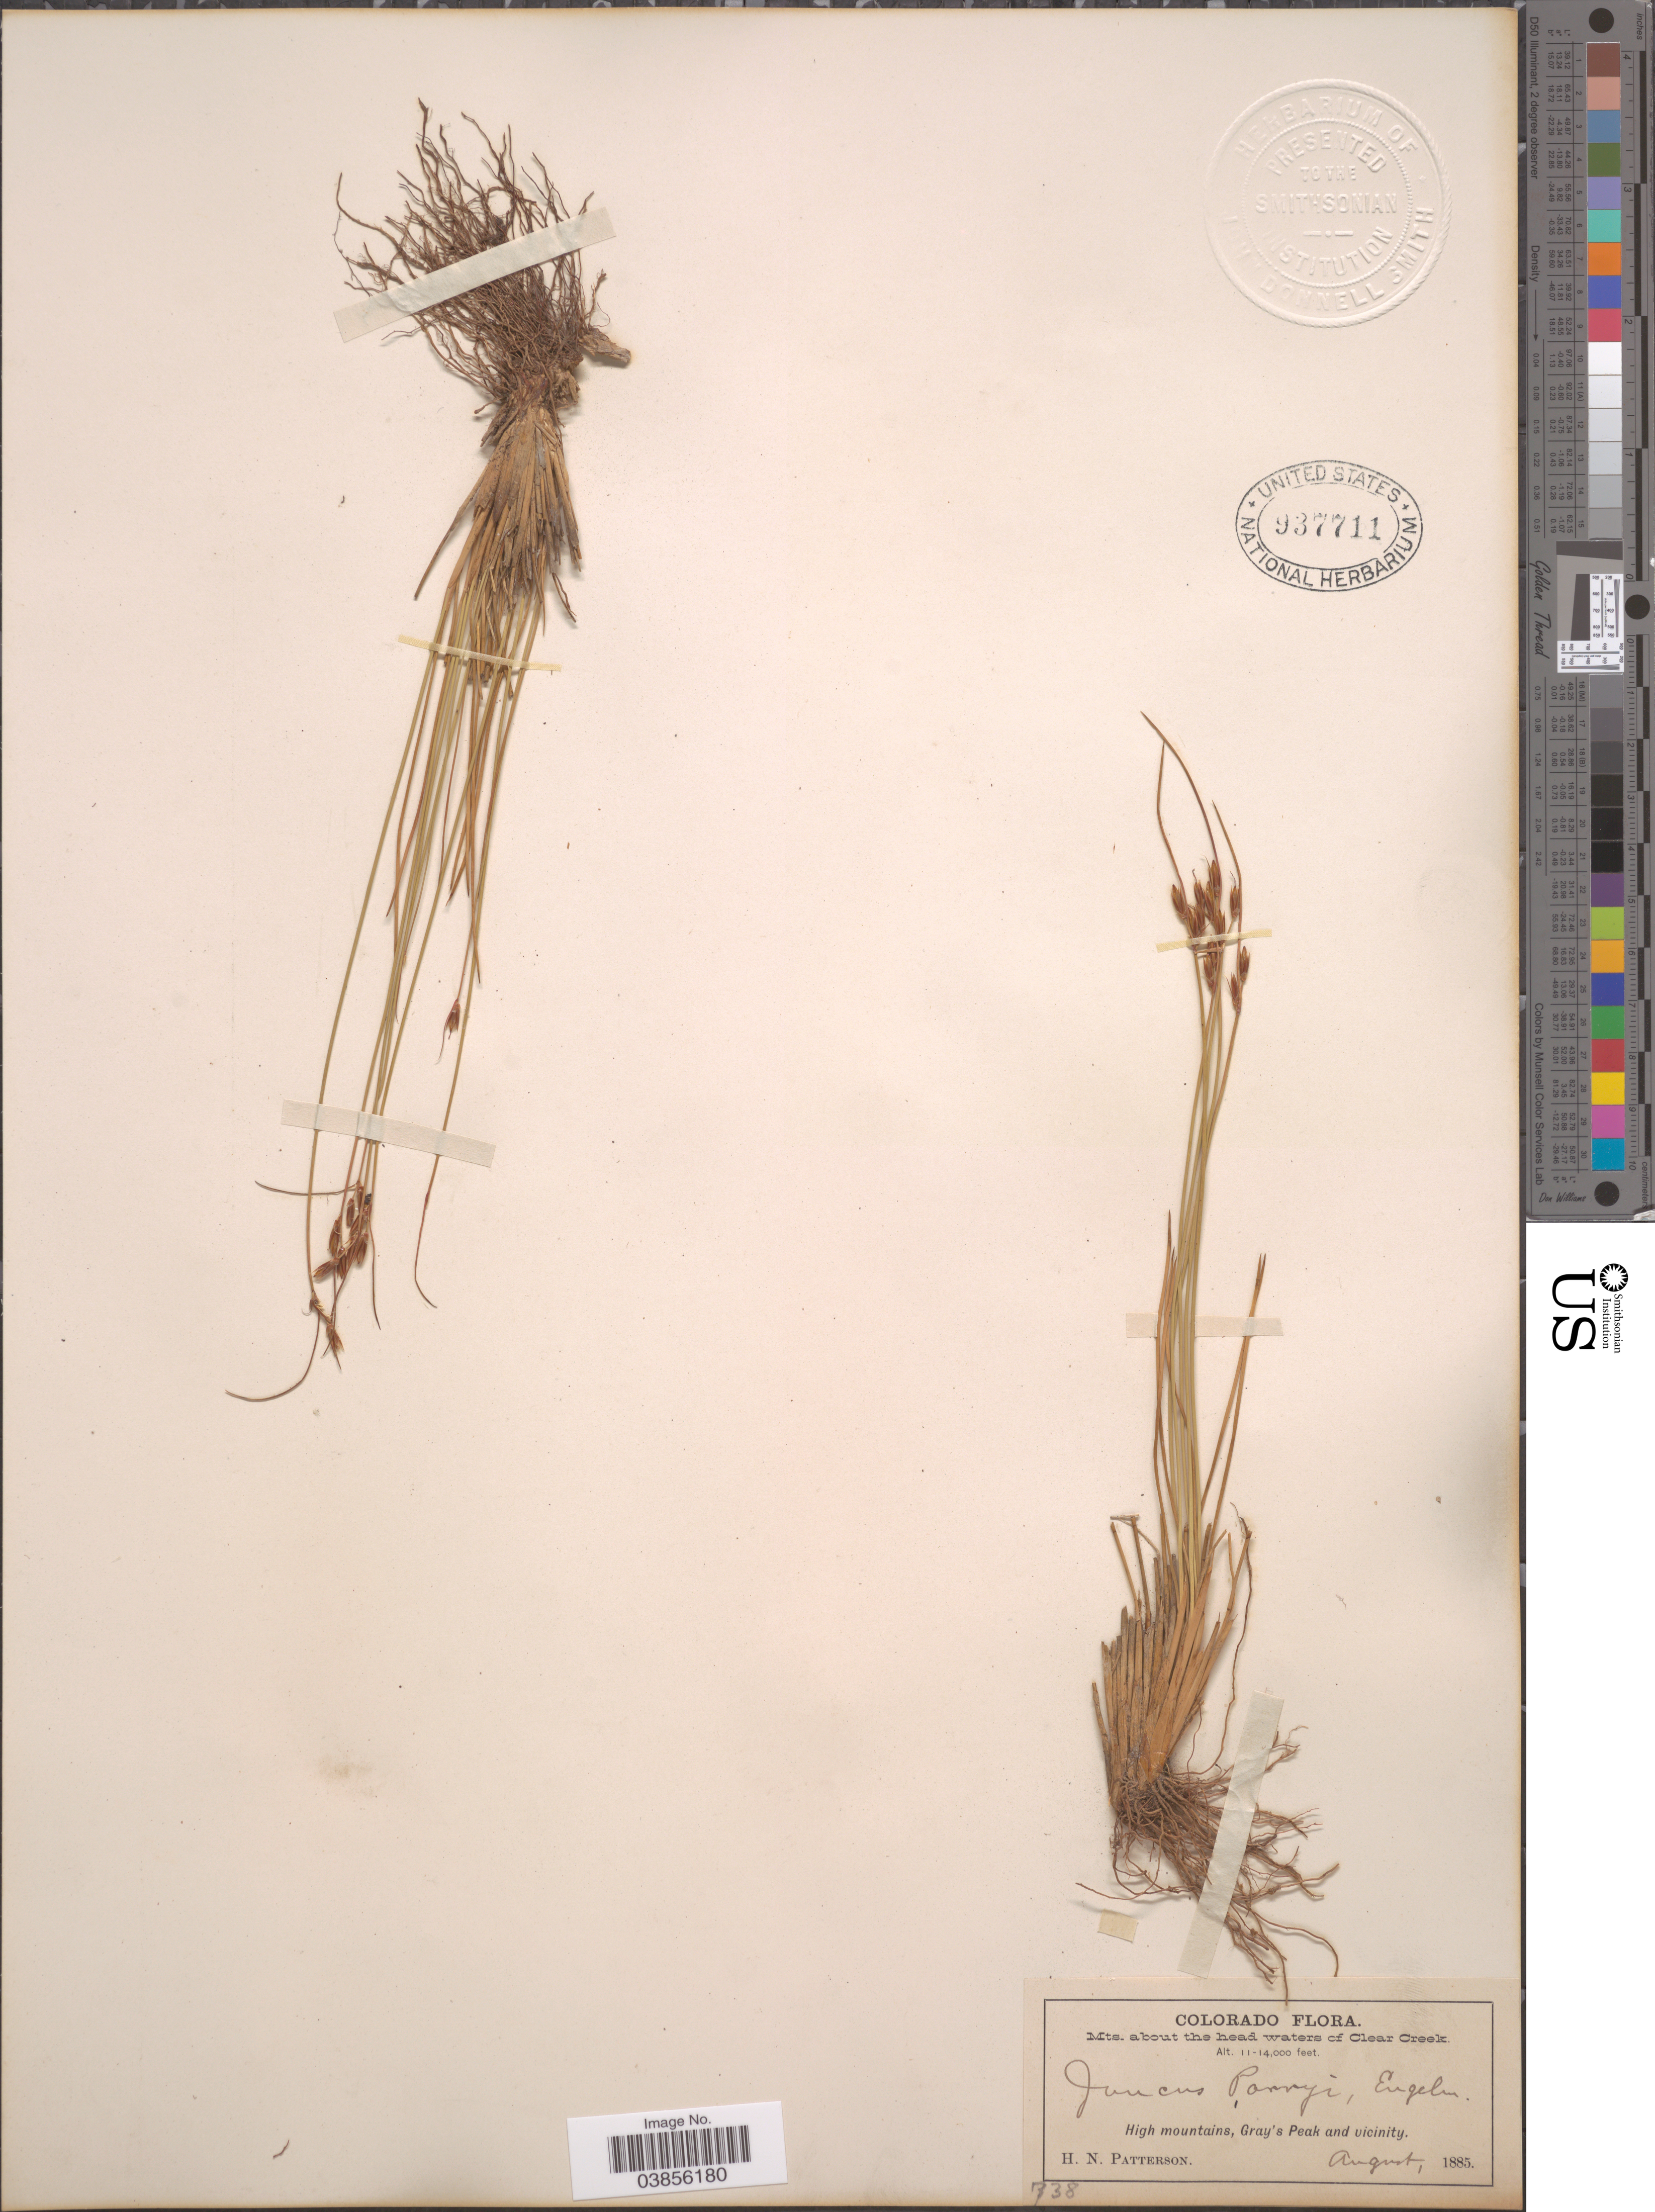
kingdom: Plantae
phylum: Tracheophyta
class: Liliopsida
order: Poales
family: Juncaceae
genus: Juncus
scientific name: Juncus parryi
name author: Engelm.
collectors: H. N. Patterson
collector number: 738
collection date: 1885-08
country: United States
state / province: Colorado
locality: Mts. about the head waters of Clear Creek. High mountains, Gray's Peak and vicinity.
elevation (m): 3353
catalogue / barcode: US 937711